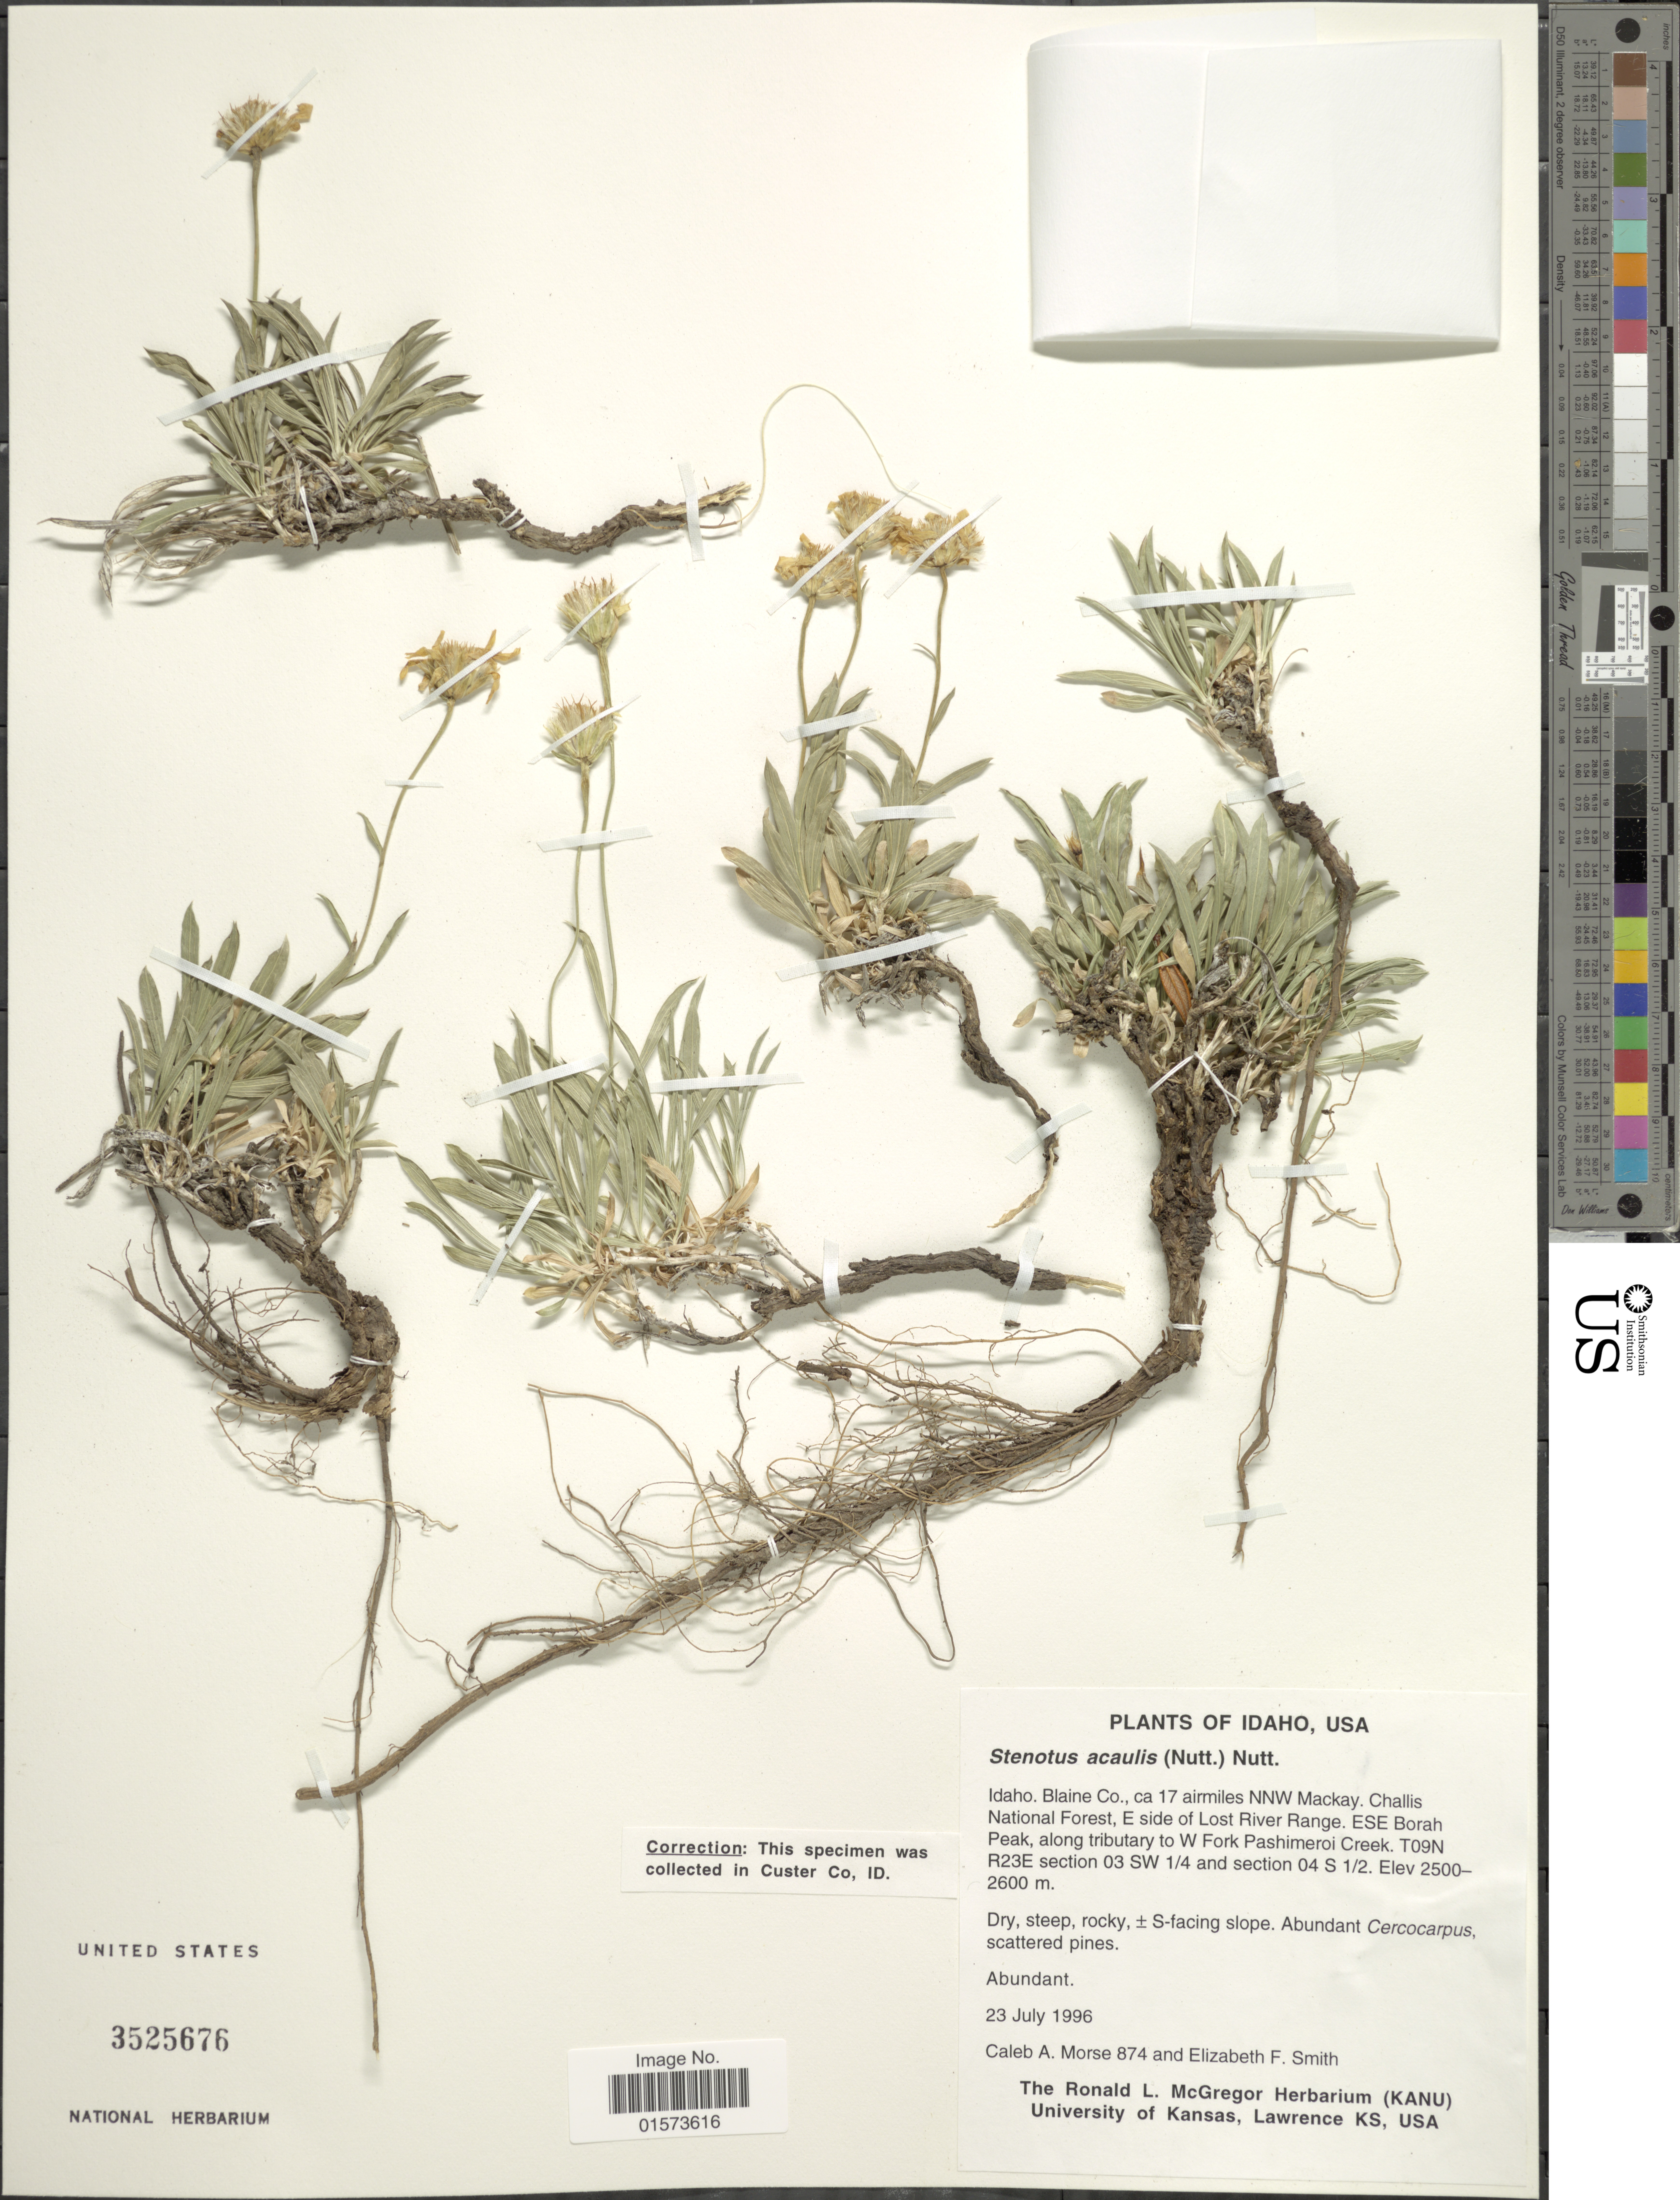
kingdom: Plantae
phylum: Tracheophyta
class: Magnoliopsida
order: Asterales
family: Asteraceae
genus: Stenotus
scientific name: Stenotus acaulis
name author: (Nutt.) Nutt.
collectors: C. Morse & E. F. Smith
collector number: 874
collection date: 1996-07-23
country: United States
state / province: Idaho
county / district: Blaine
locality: ca 17 airmiles NNW Mackay, Challis National Forest, E side of Lost River Range, ESE Borah Peak, along tributary to W of Fork Pashimeroi Creek, T09N R23E section 03 SW 1/4 and section 04 S 1/2, dry, steep, rcoky ±S-facing slope, abundant Cercocarpus scattered pines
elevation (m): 2500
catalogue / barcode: US 3525676